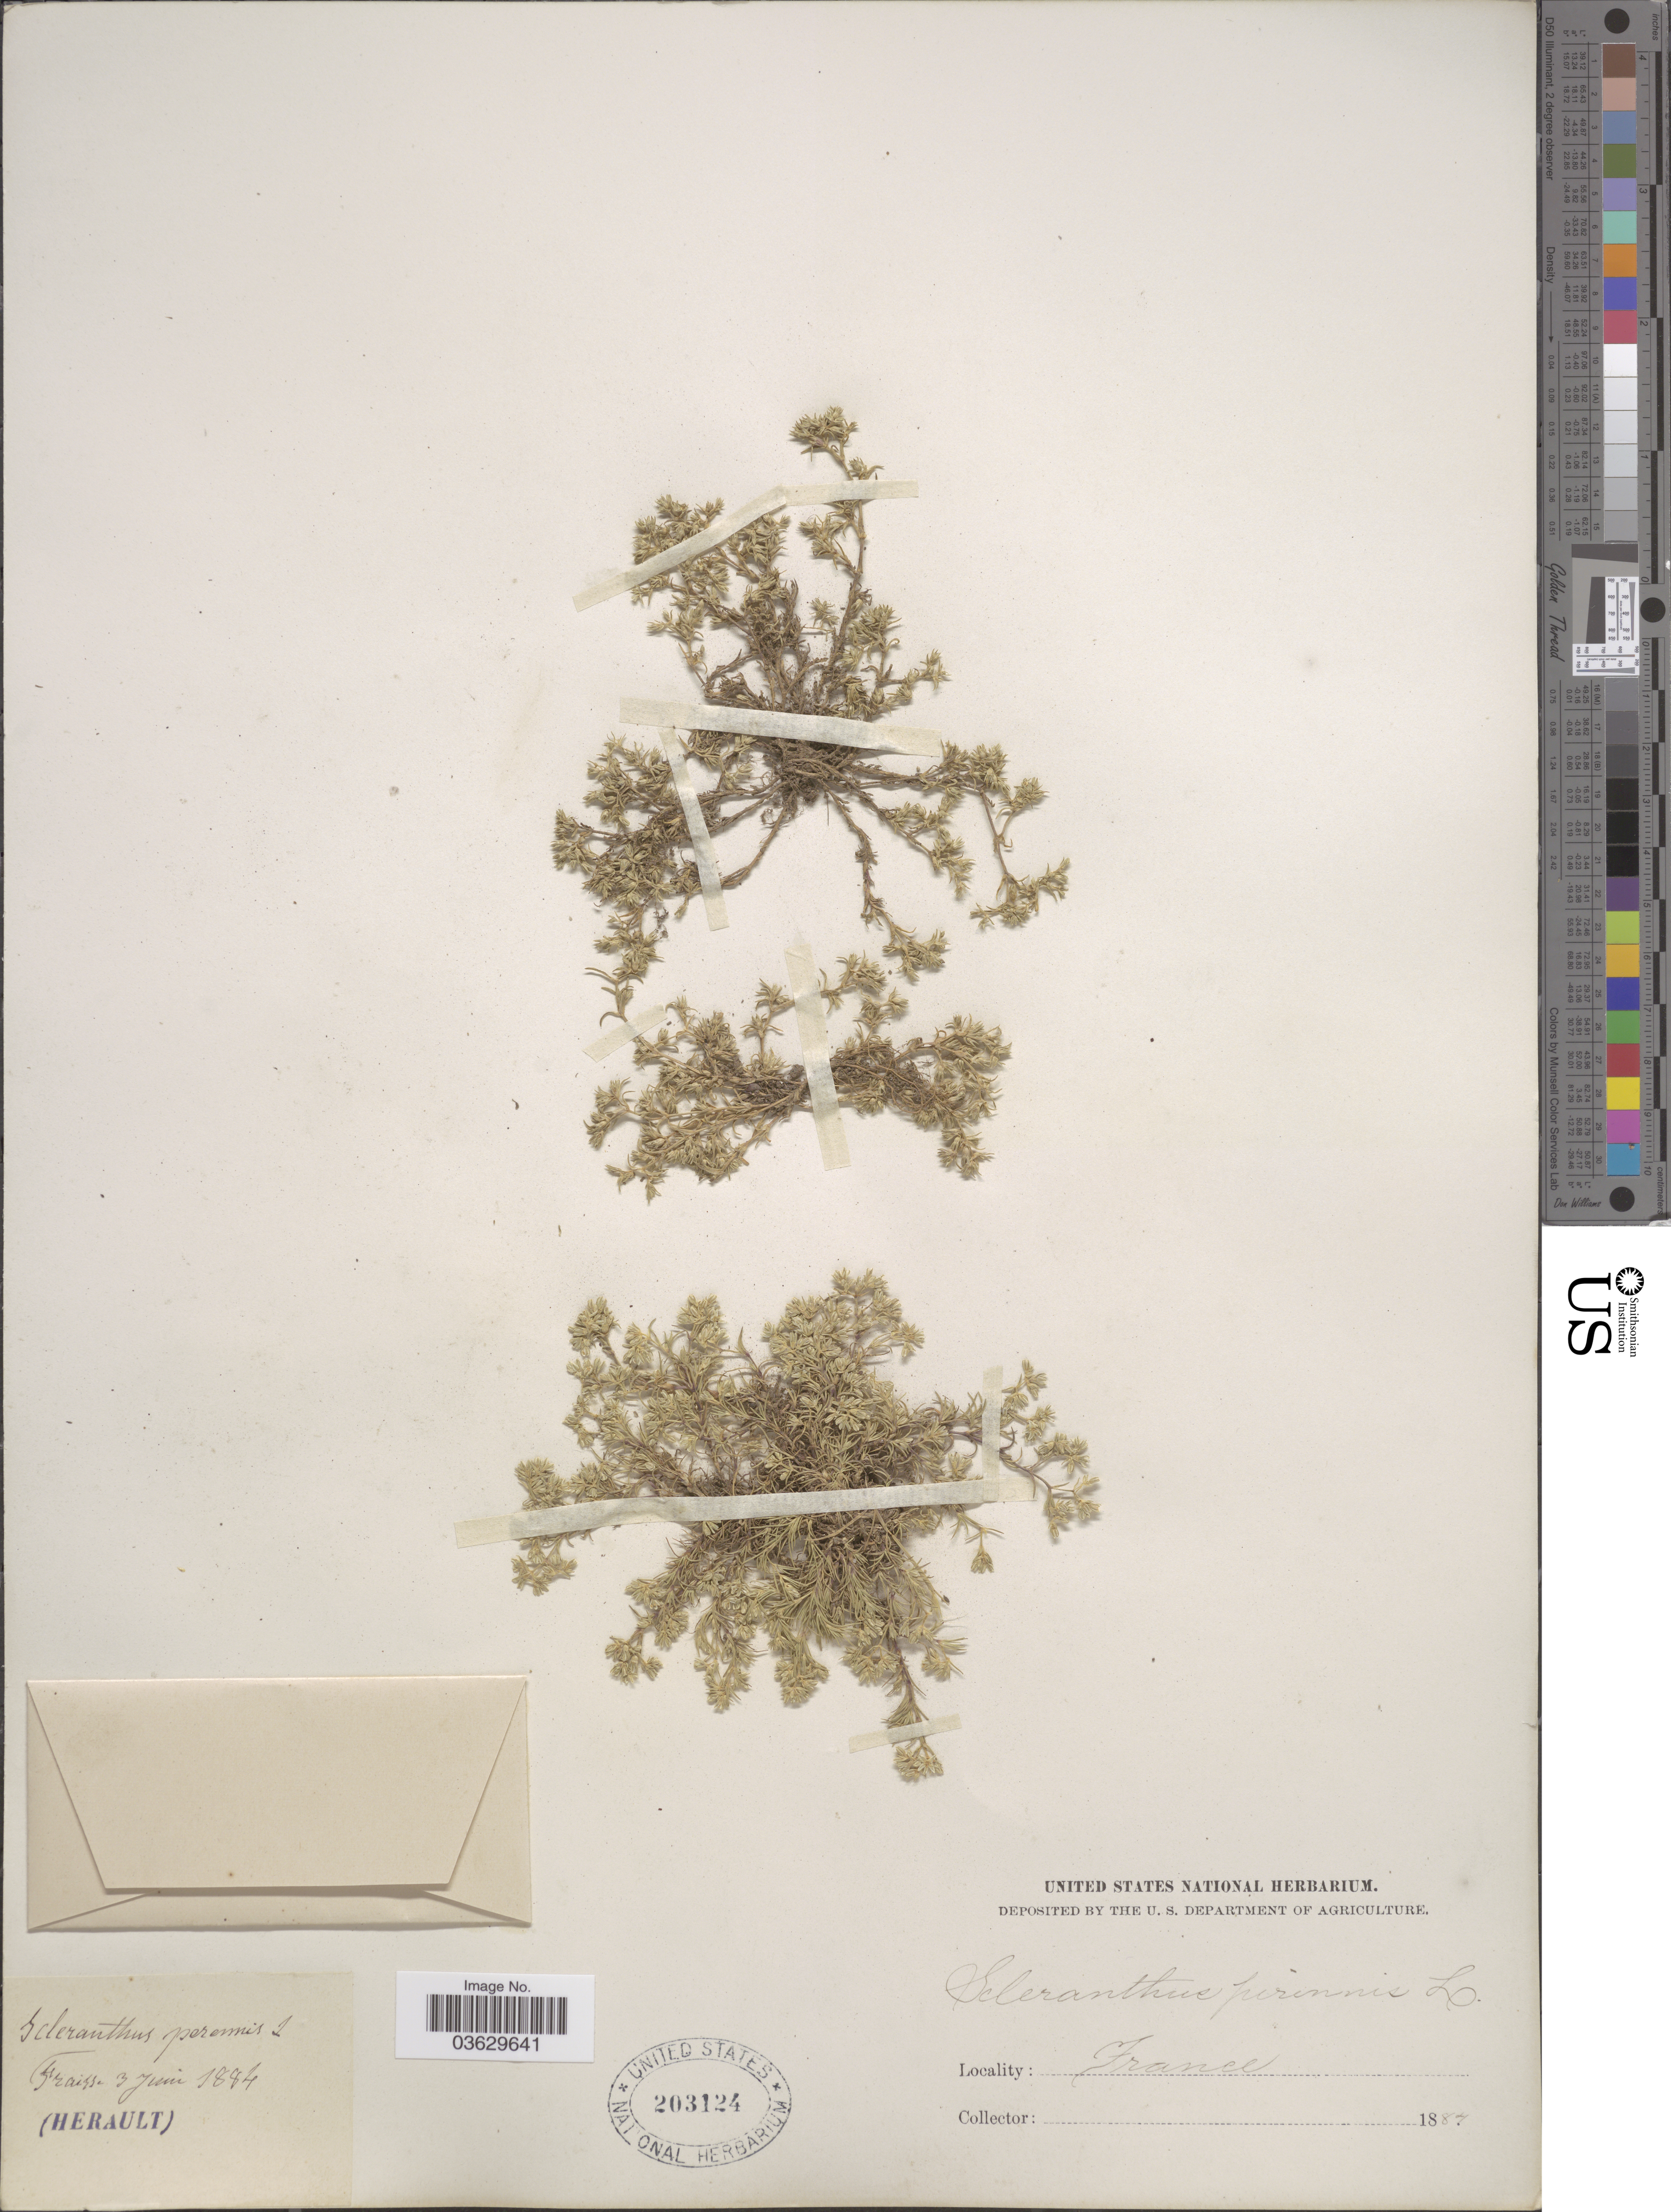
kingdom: Plantae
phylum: Tracheophyta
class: Magnoliopsida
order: Caryophyllales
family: Caryophyllaceae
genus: Scleranthus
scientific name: Scleranthus perennis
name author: L.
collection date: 1884-06-03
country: France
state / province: Occitanie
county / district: Hérault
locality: Fraisse.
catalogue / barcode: US 203124